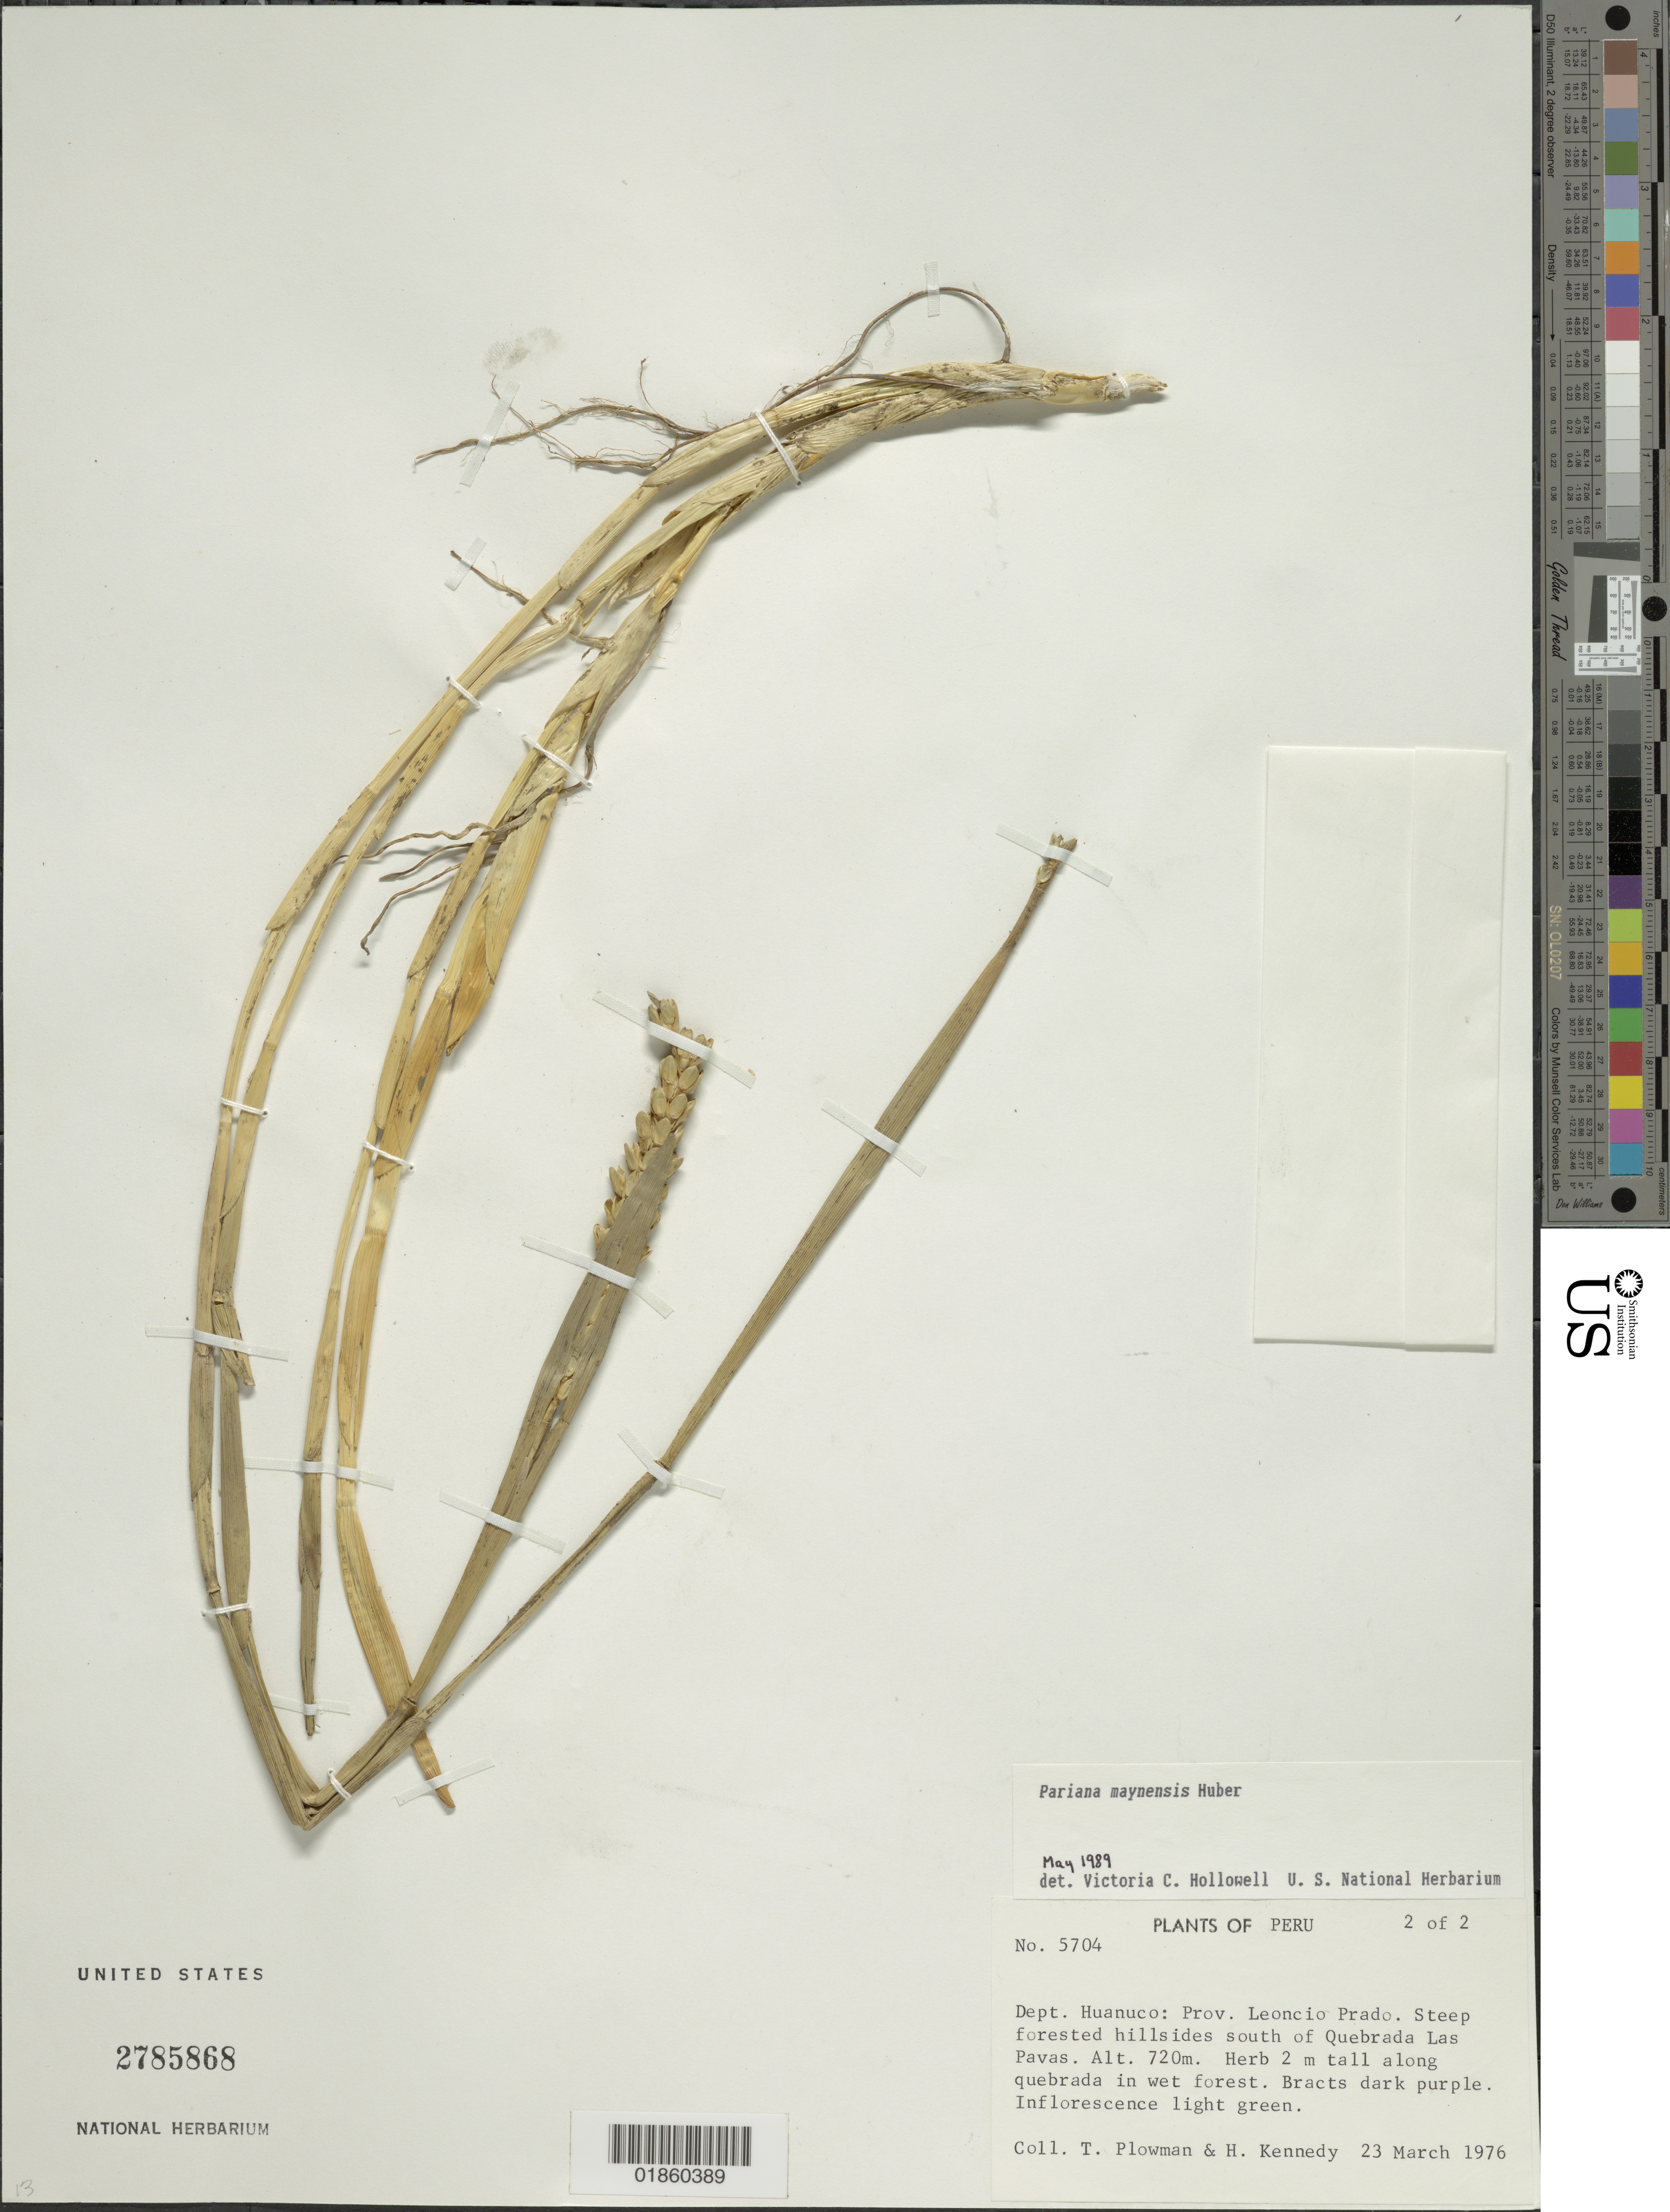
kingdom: Plantae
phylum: Tracheophyta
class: Liliopsida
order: Poales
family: Poaceae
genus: Pariana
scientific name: Pariana maynensis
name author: Huber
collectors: T. Plowman & H. Kennedy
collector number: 5704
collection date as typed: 23 Mar 1976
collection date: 1976-03-23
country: Peru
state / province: Huánuco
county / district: Leoncio Prado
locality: South of Quebrada Las Pavas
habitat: steep forested hillside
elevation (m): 720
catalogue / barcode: US 2785868